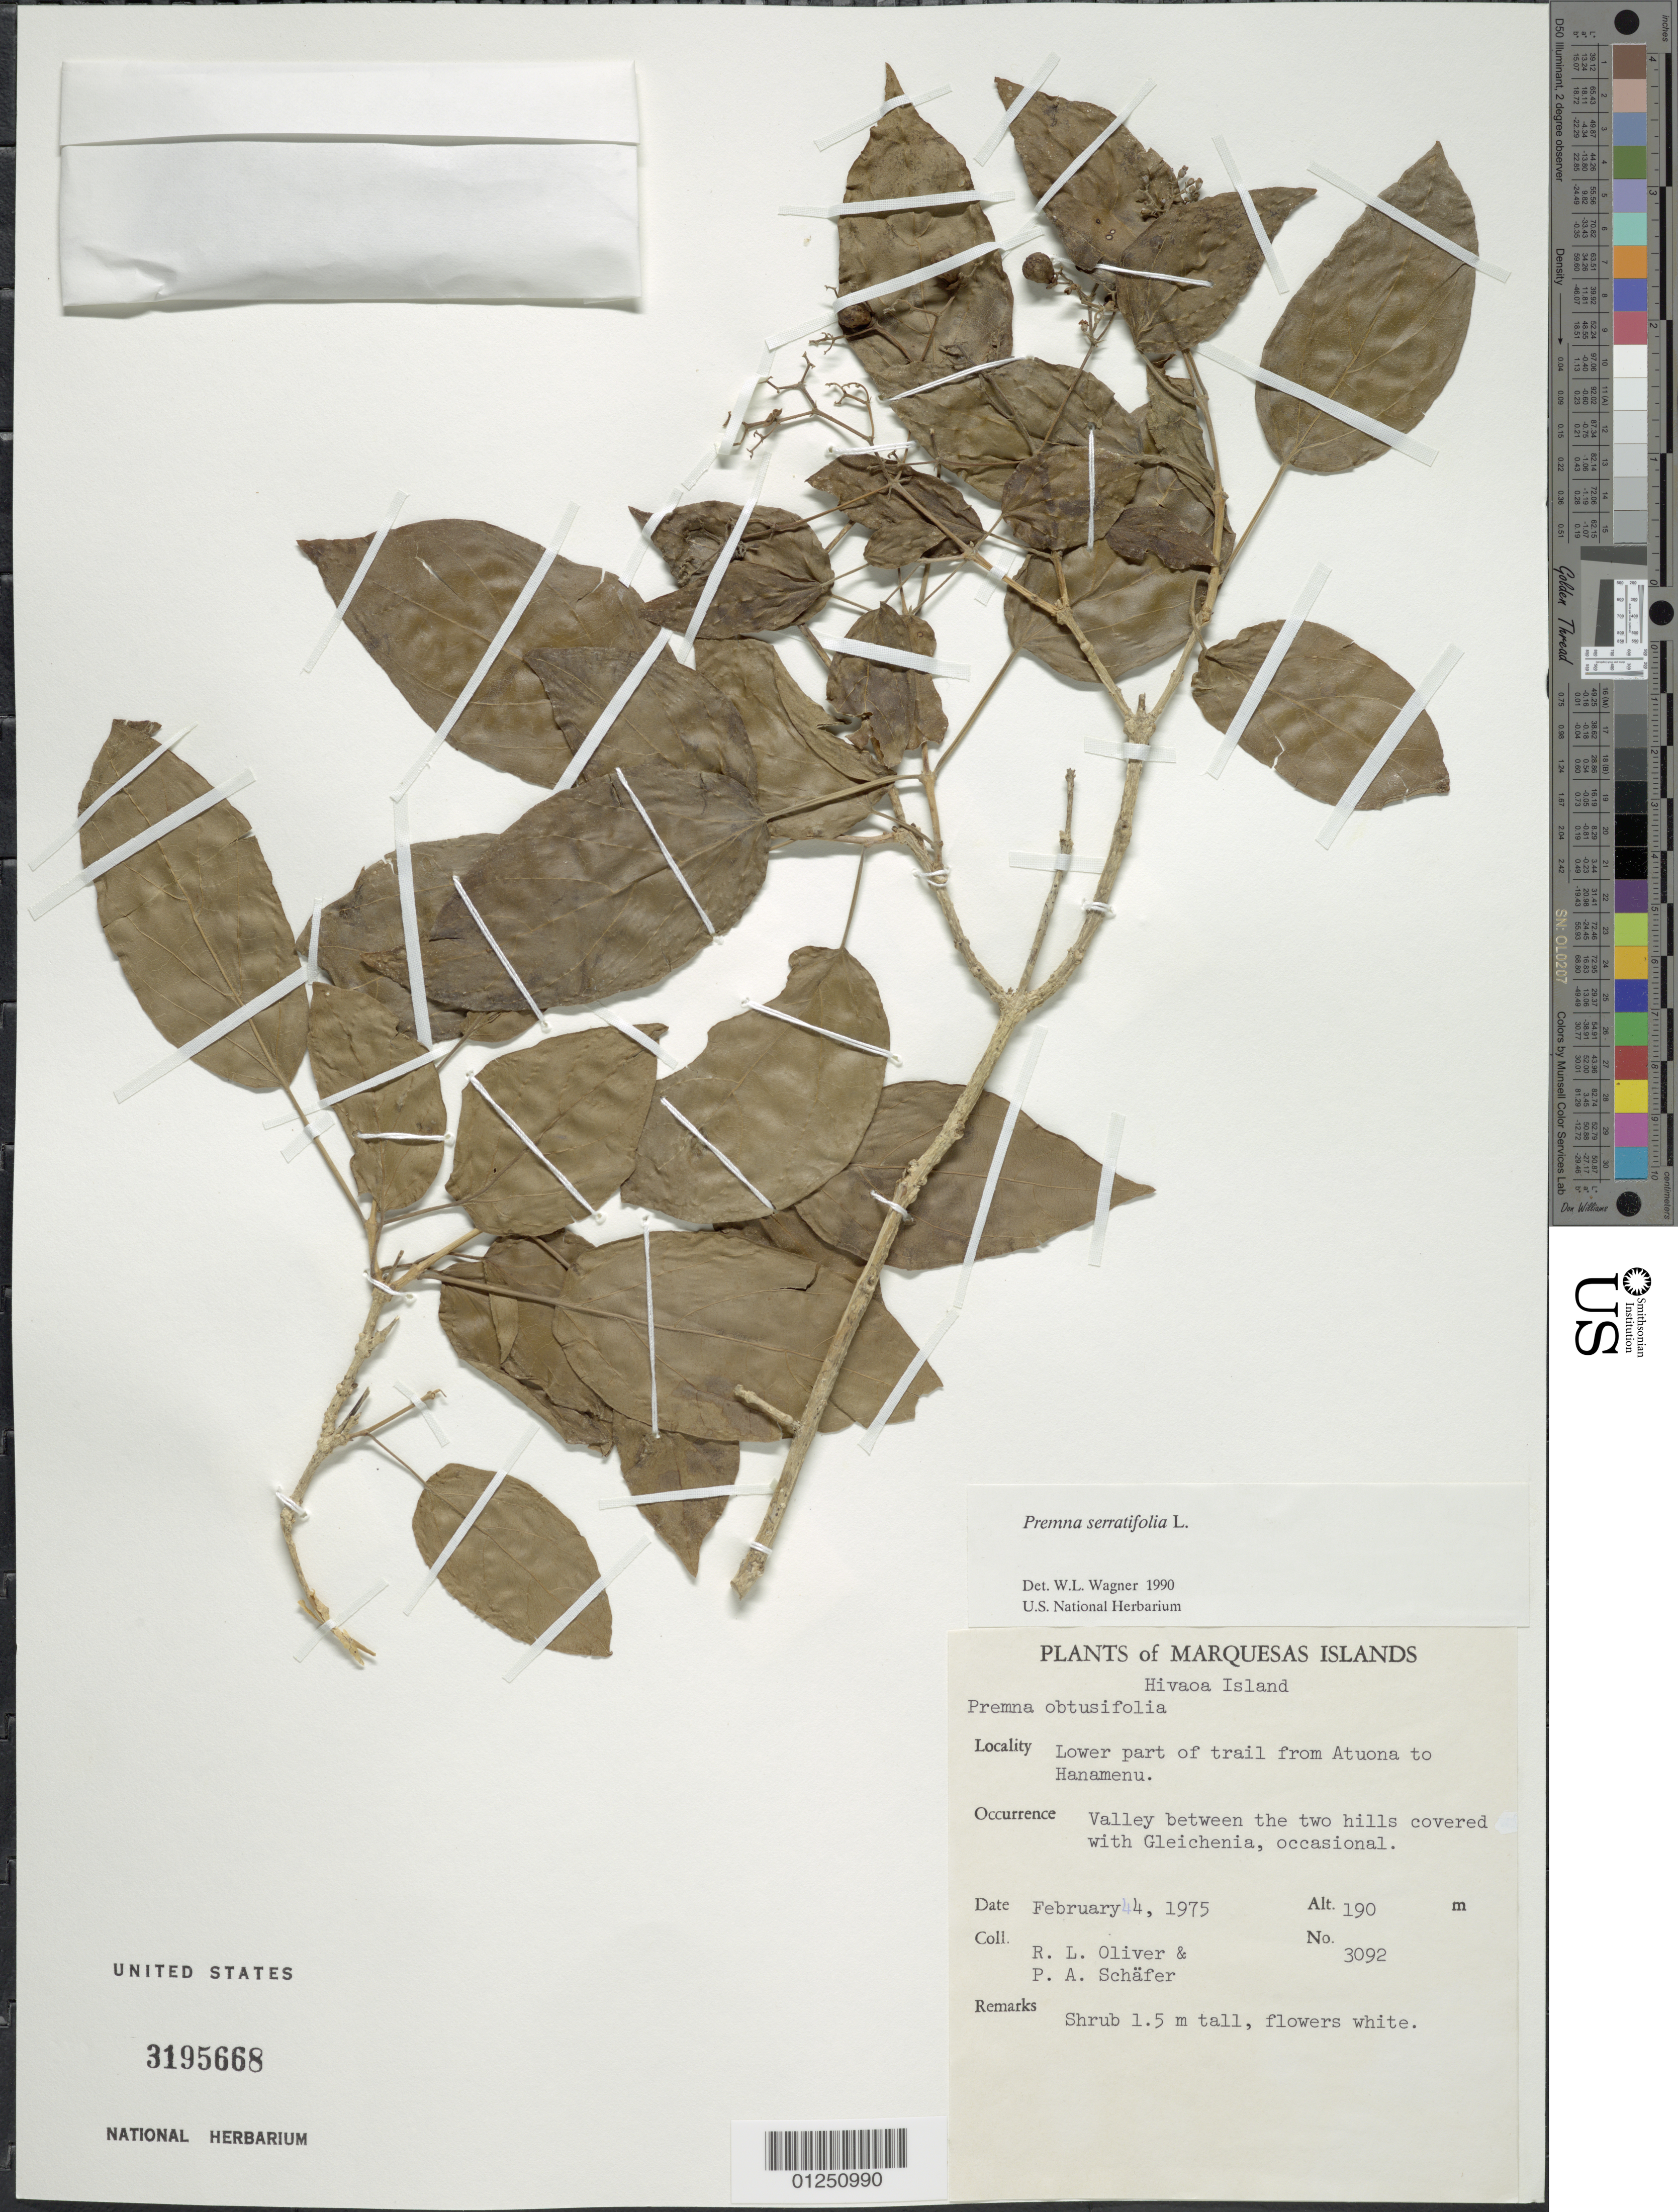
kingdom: Plantae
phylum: Tracheophyta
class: Magnoliopsida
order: Lamiales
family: Lamiaceae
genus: Premna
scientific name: Premna serratifolia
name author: L.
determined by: Wagner, W. L., (BOT), Smithsonian Institution - National Museum of Natural History (UNITED STATES)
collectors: R. L. Oliver & P. A. Schäfer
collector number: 3092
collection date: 1975-02-04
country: French Polynesia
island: Hiva Oa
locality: lower part of trail from Atuona to Hanamenu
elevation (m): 190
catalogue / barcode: US 3195668